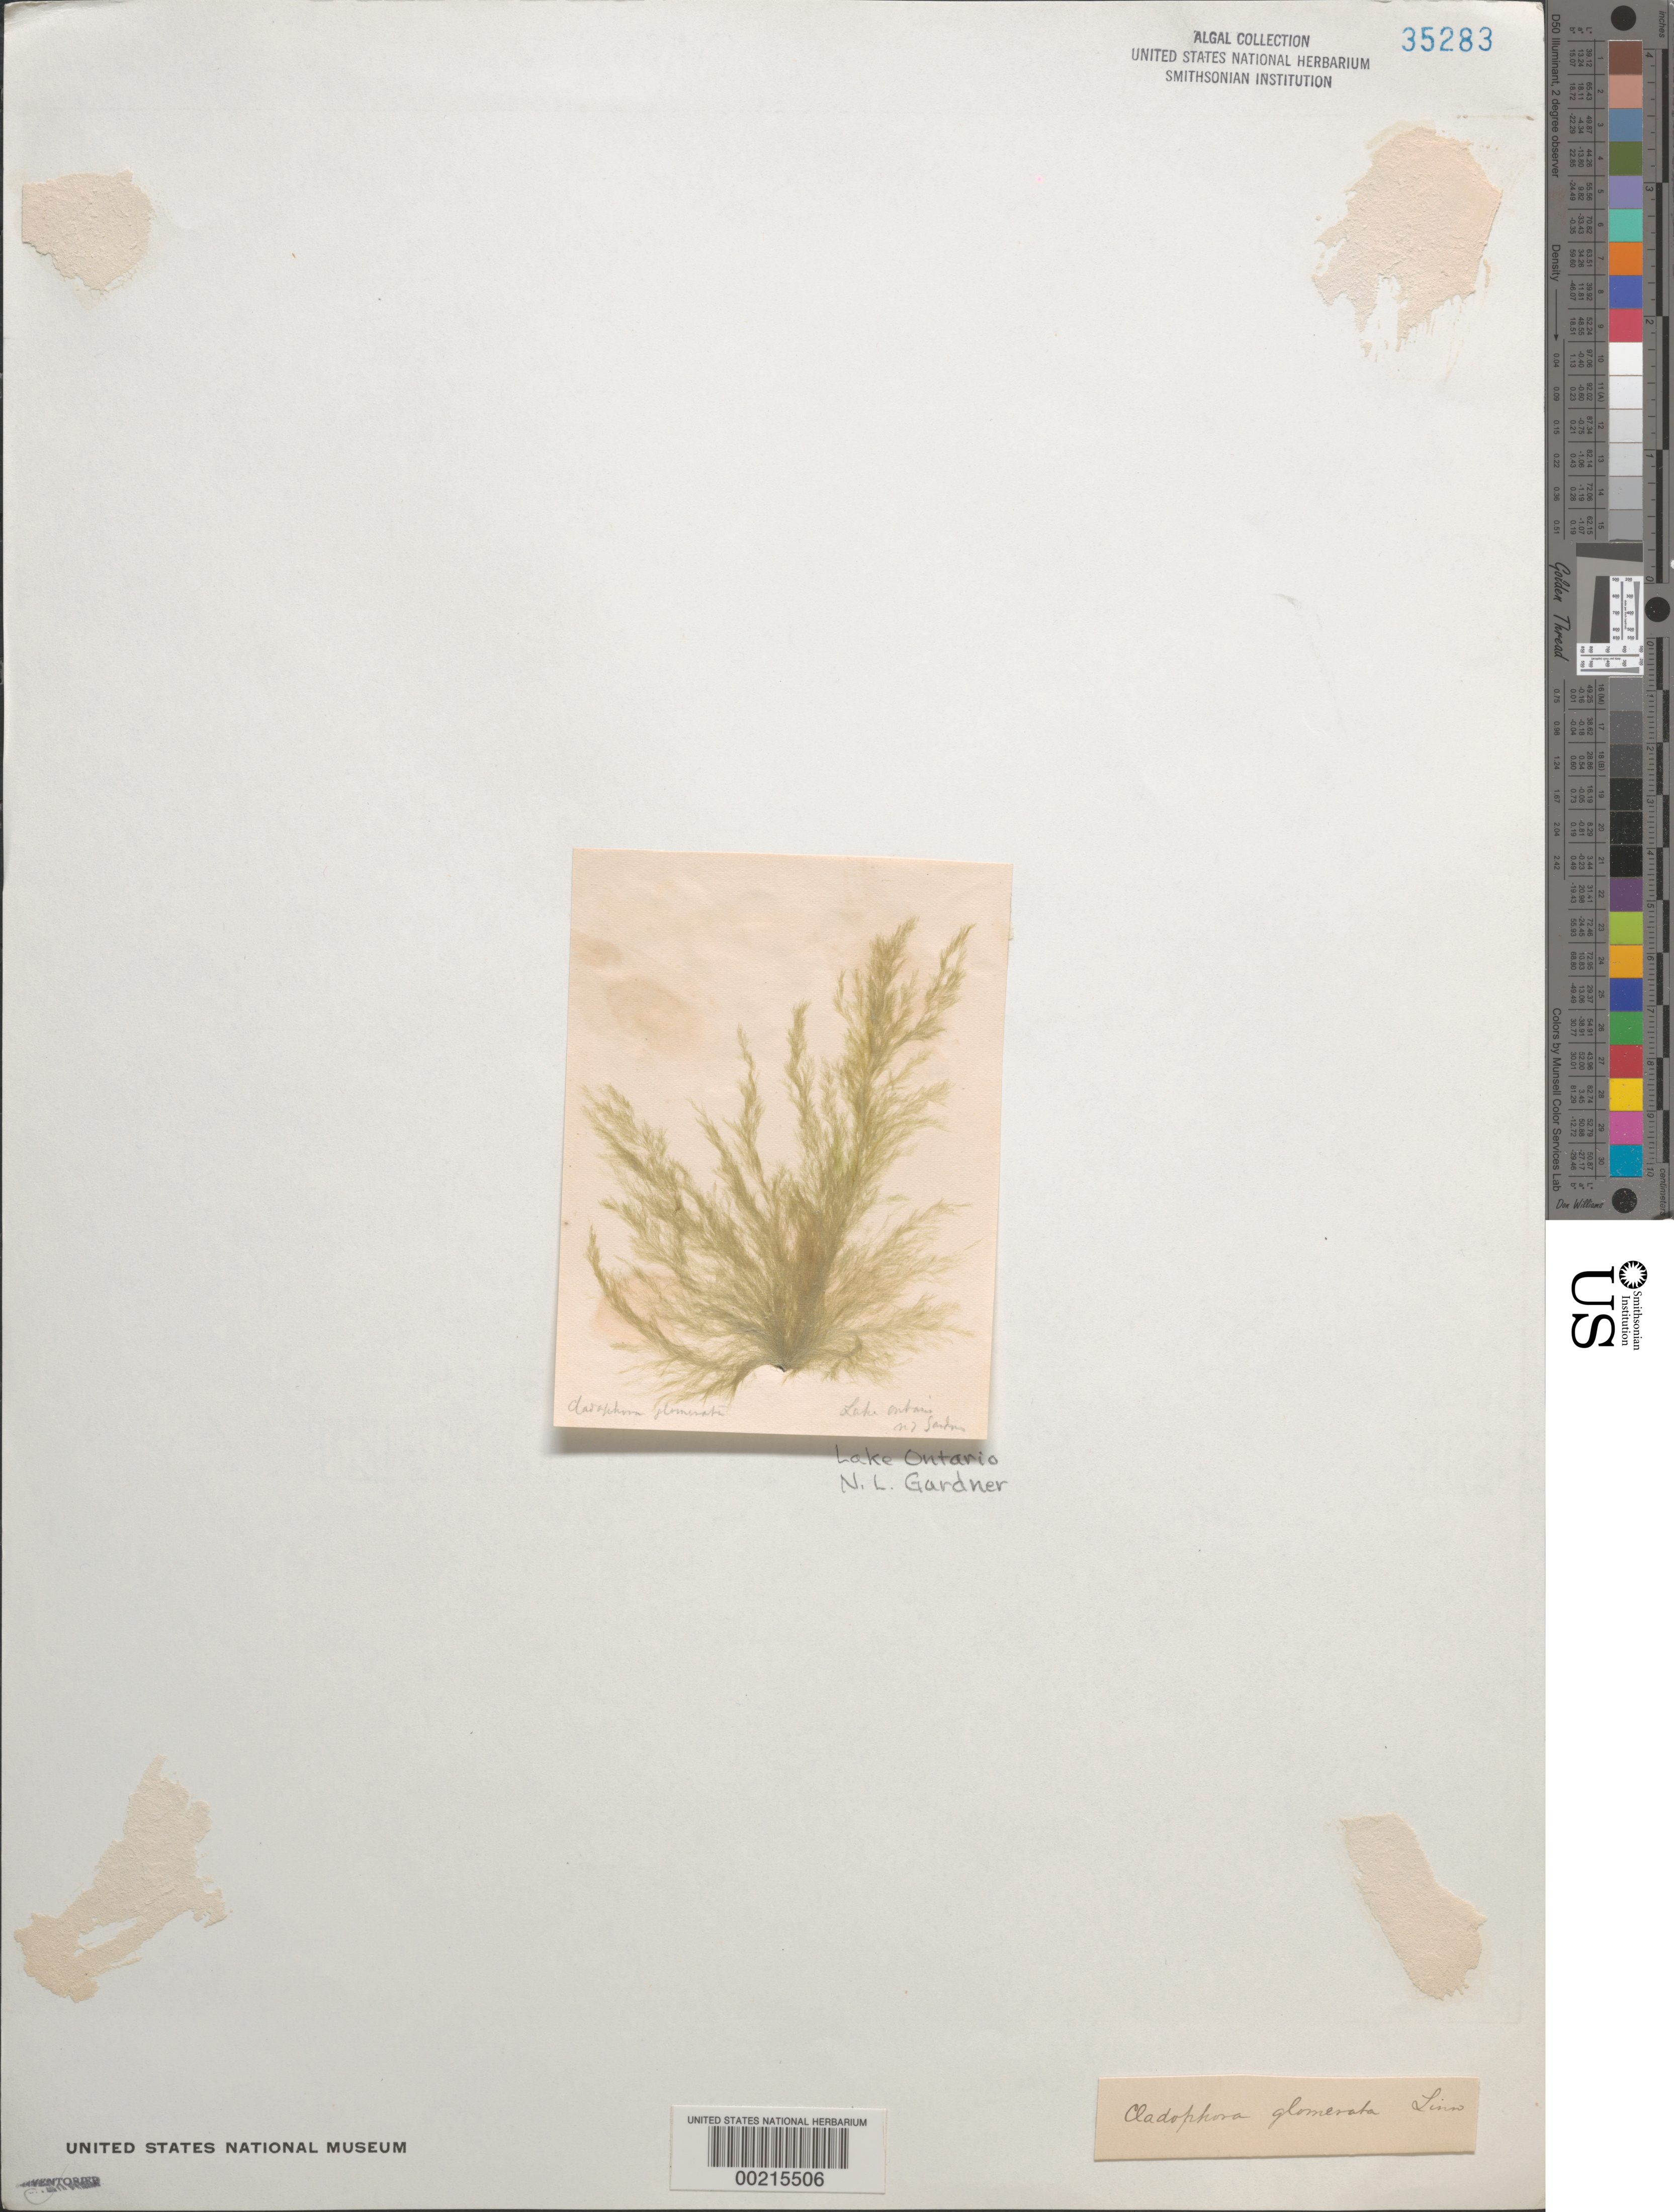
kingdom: Plantae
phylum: Chlorophyta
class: Ulvophyceae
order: Cladophorales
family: Cladophoraceae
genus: Cladophora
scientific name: Cladophora glomerata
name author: (L.) Kütz.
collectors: N. Gardner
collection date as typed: Dec 1885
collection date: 1885-12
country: United States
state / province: New York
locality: Lake Ontario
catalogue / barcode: US 35283